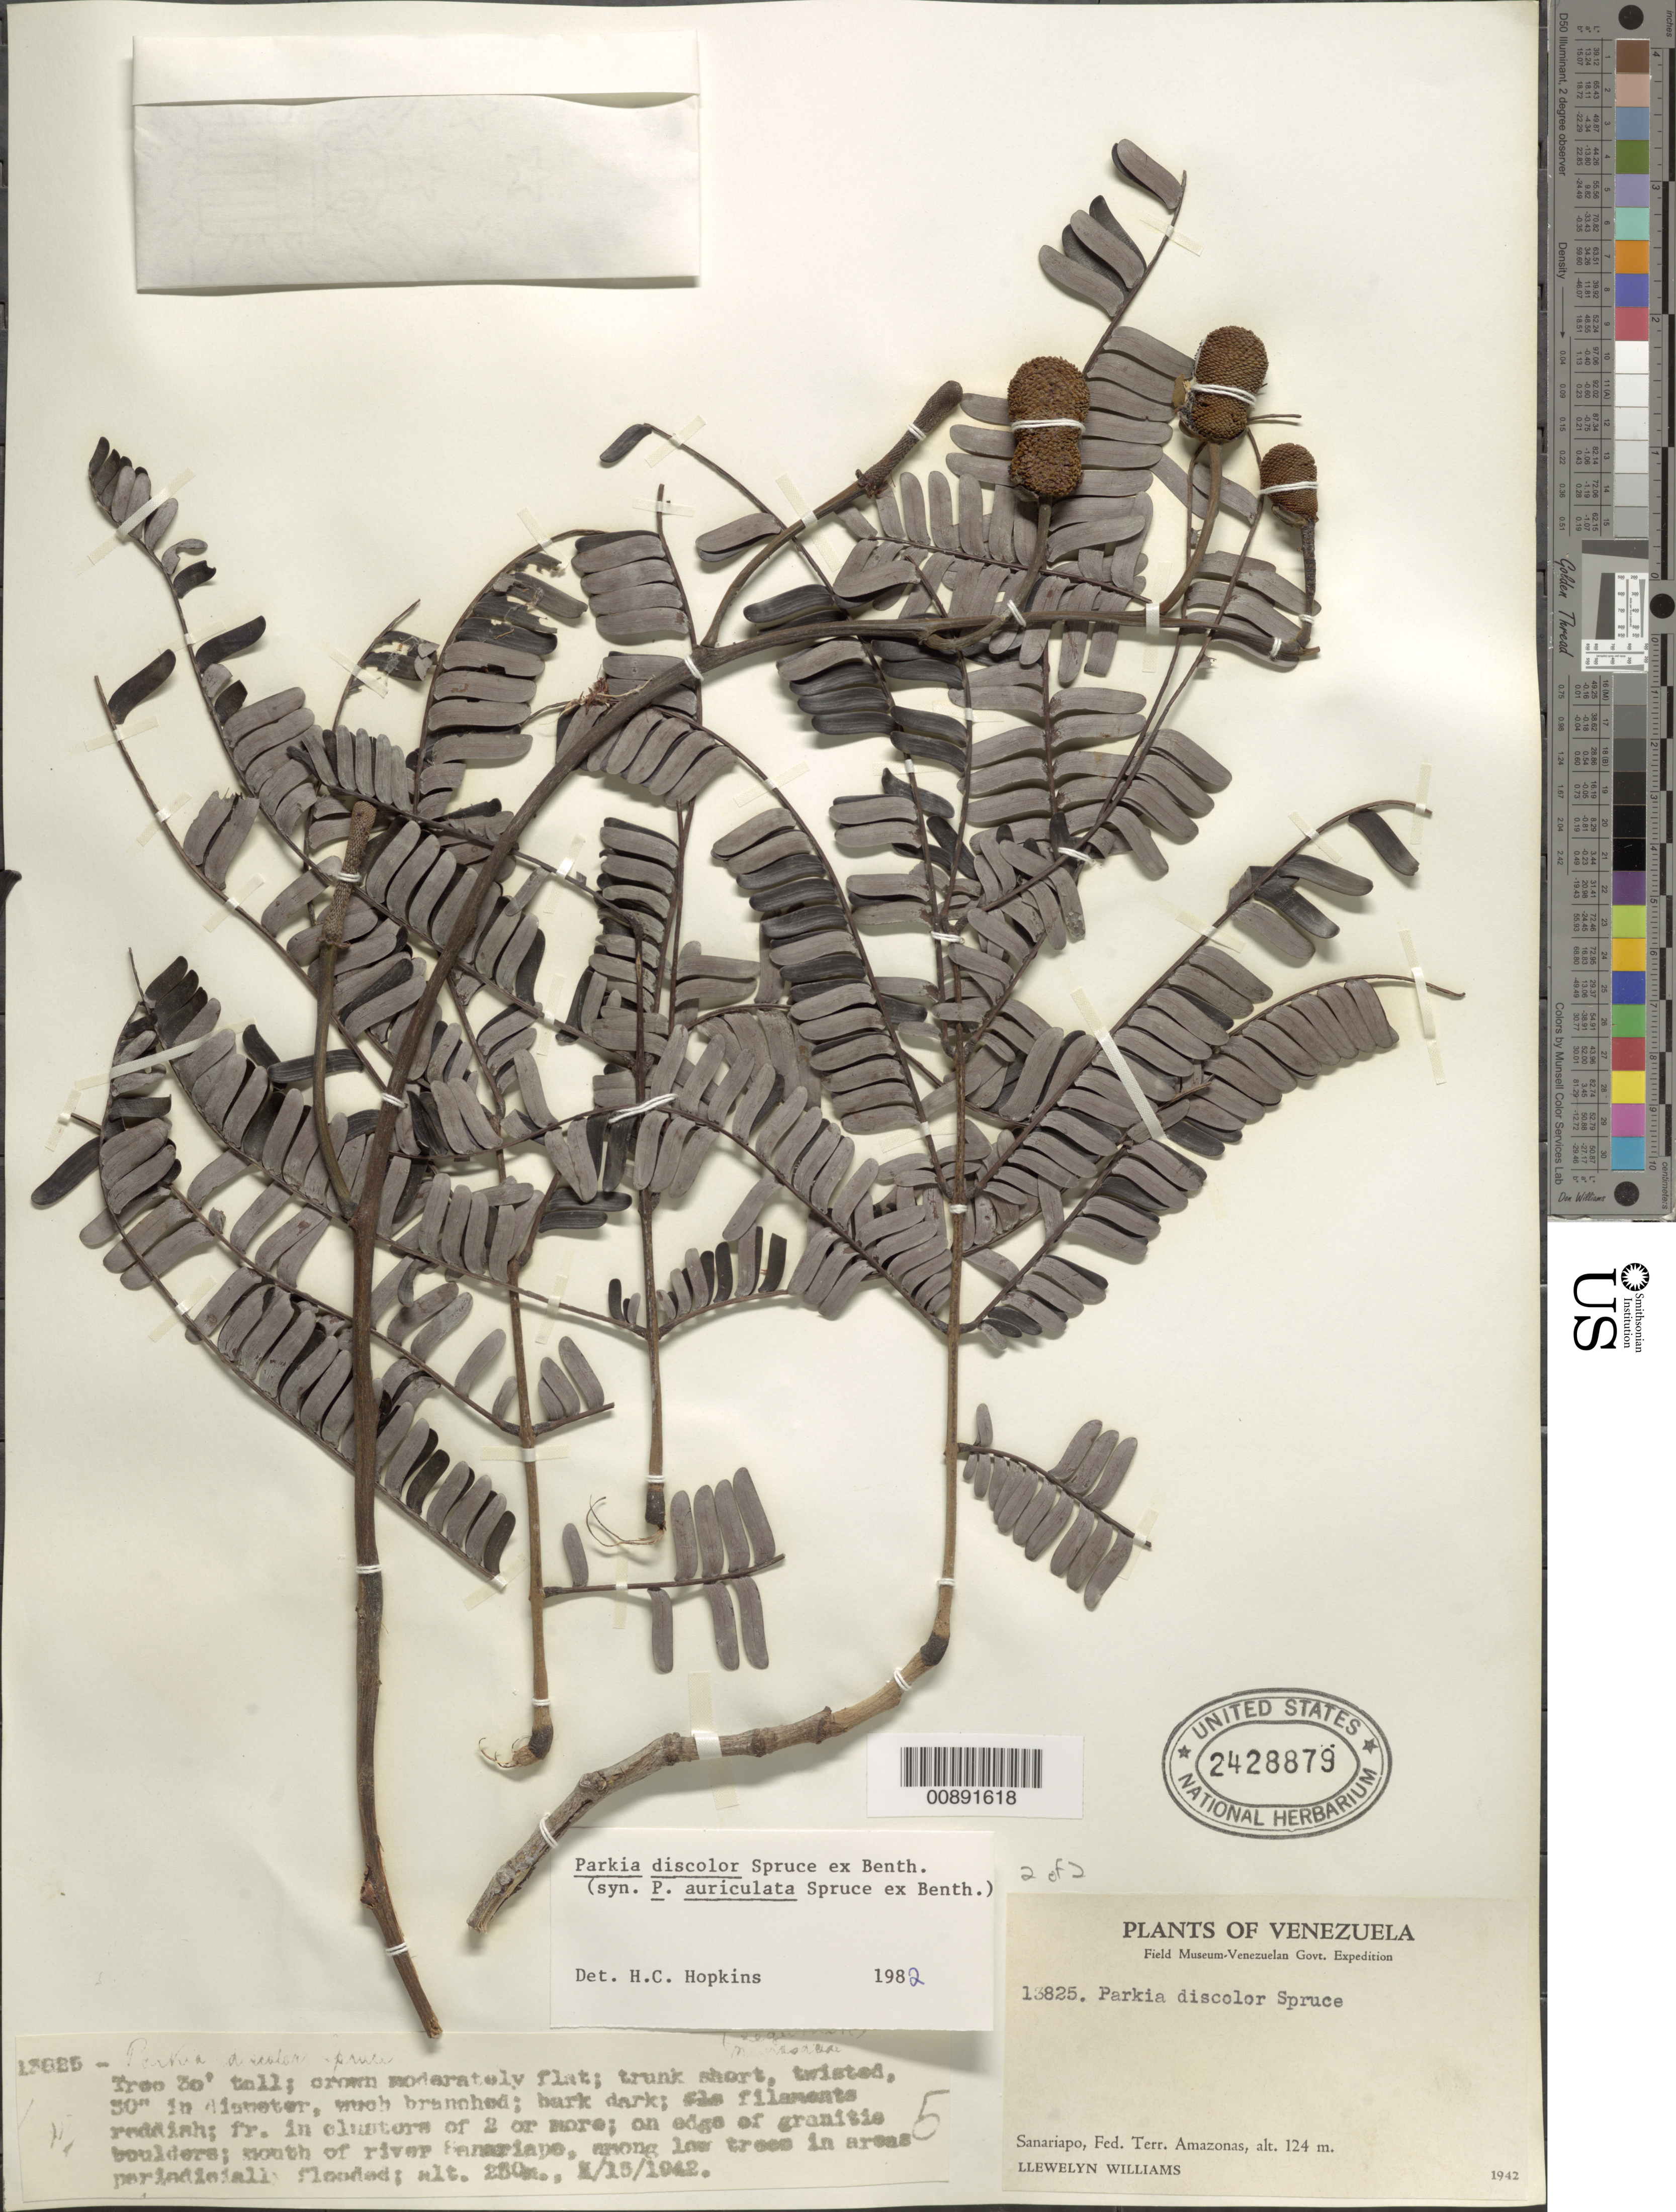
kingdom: Plantae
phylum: Tracheophyta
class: Magnoliopsida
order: Fabales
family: Fabaceae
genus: Parkia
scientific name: Parkia auriculata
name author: Spruce ex Benth.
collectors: Ll. Williams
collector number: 13825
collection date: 1942-10-15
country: Venezuela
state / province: Amazonas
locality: Sanariapo, Fed. Terr. Amazonas.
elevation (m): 250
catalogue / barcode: US 2428879